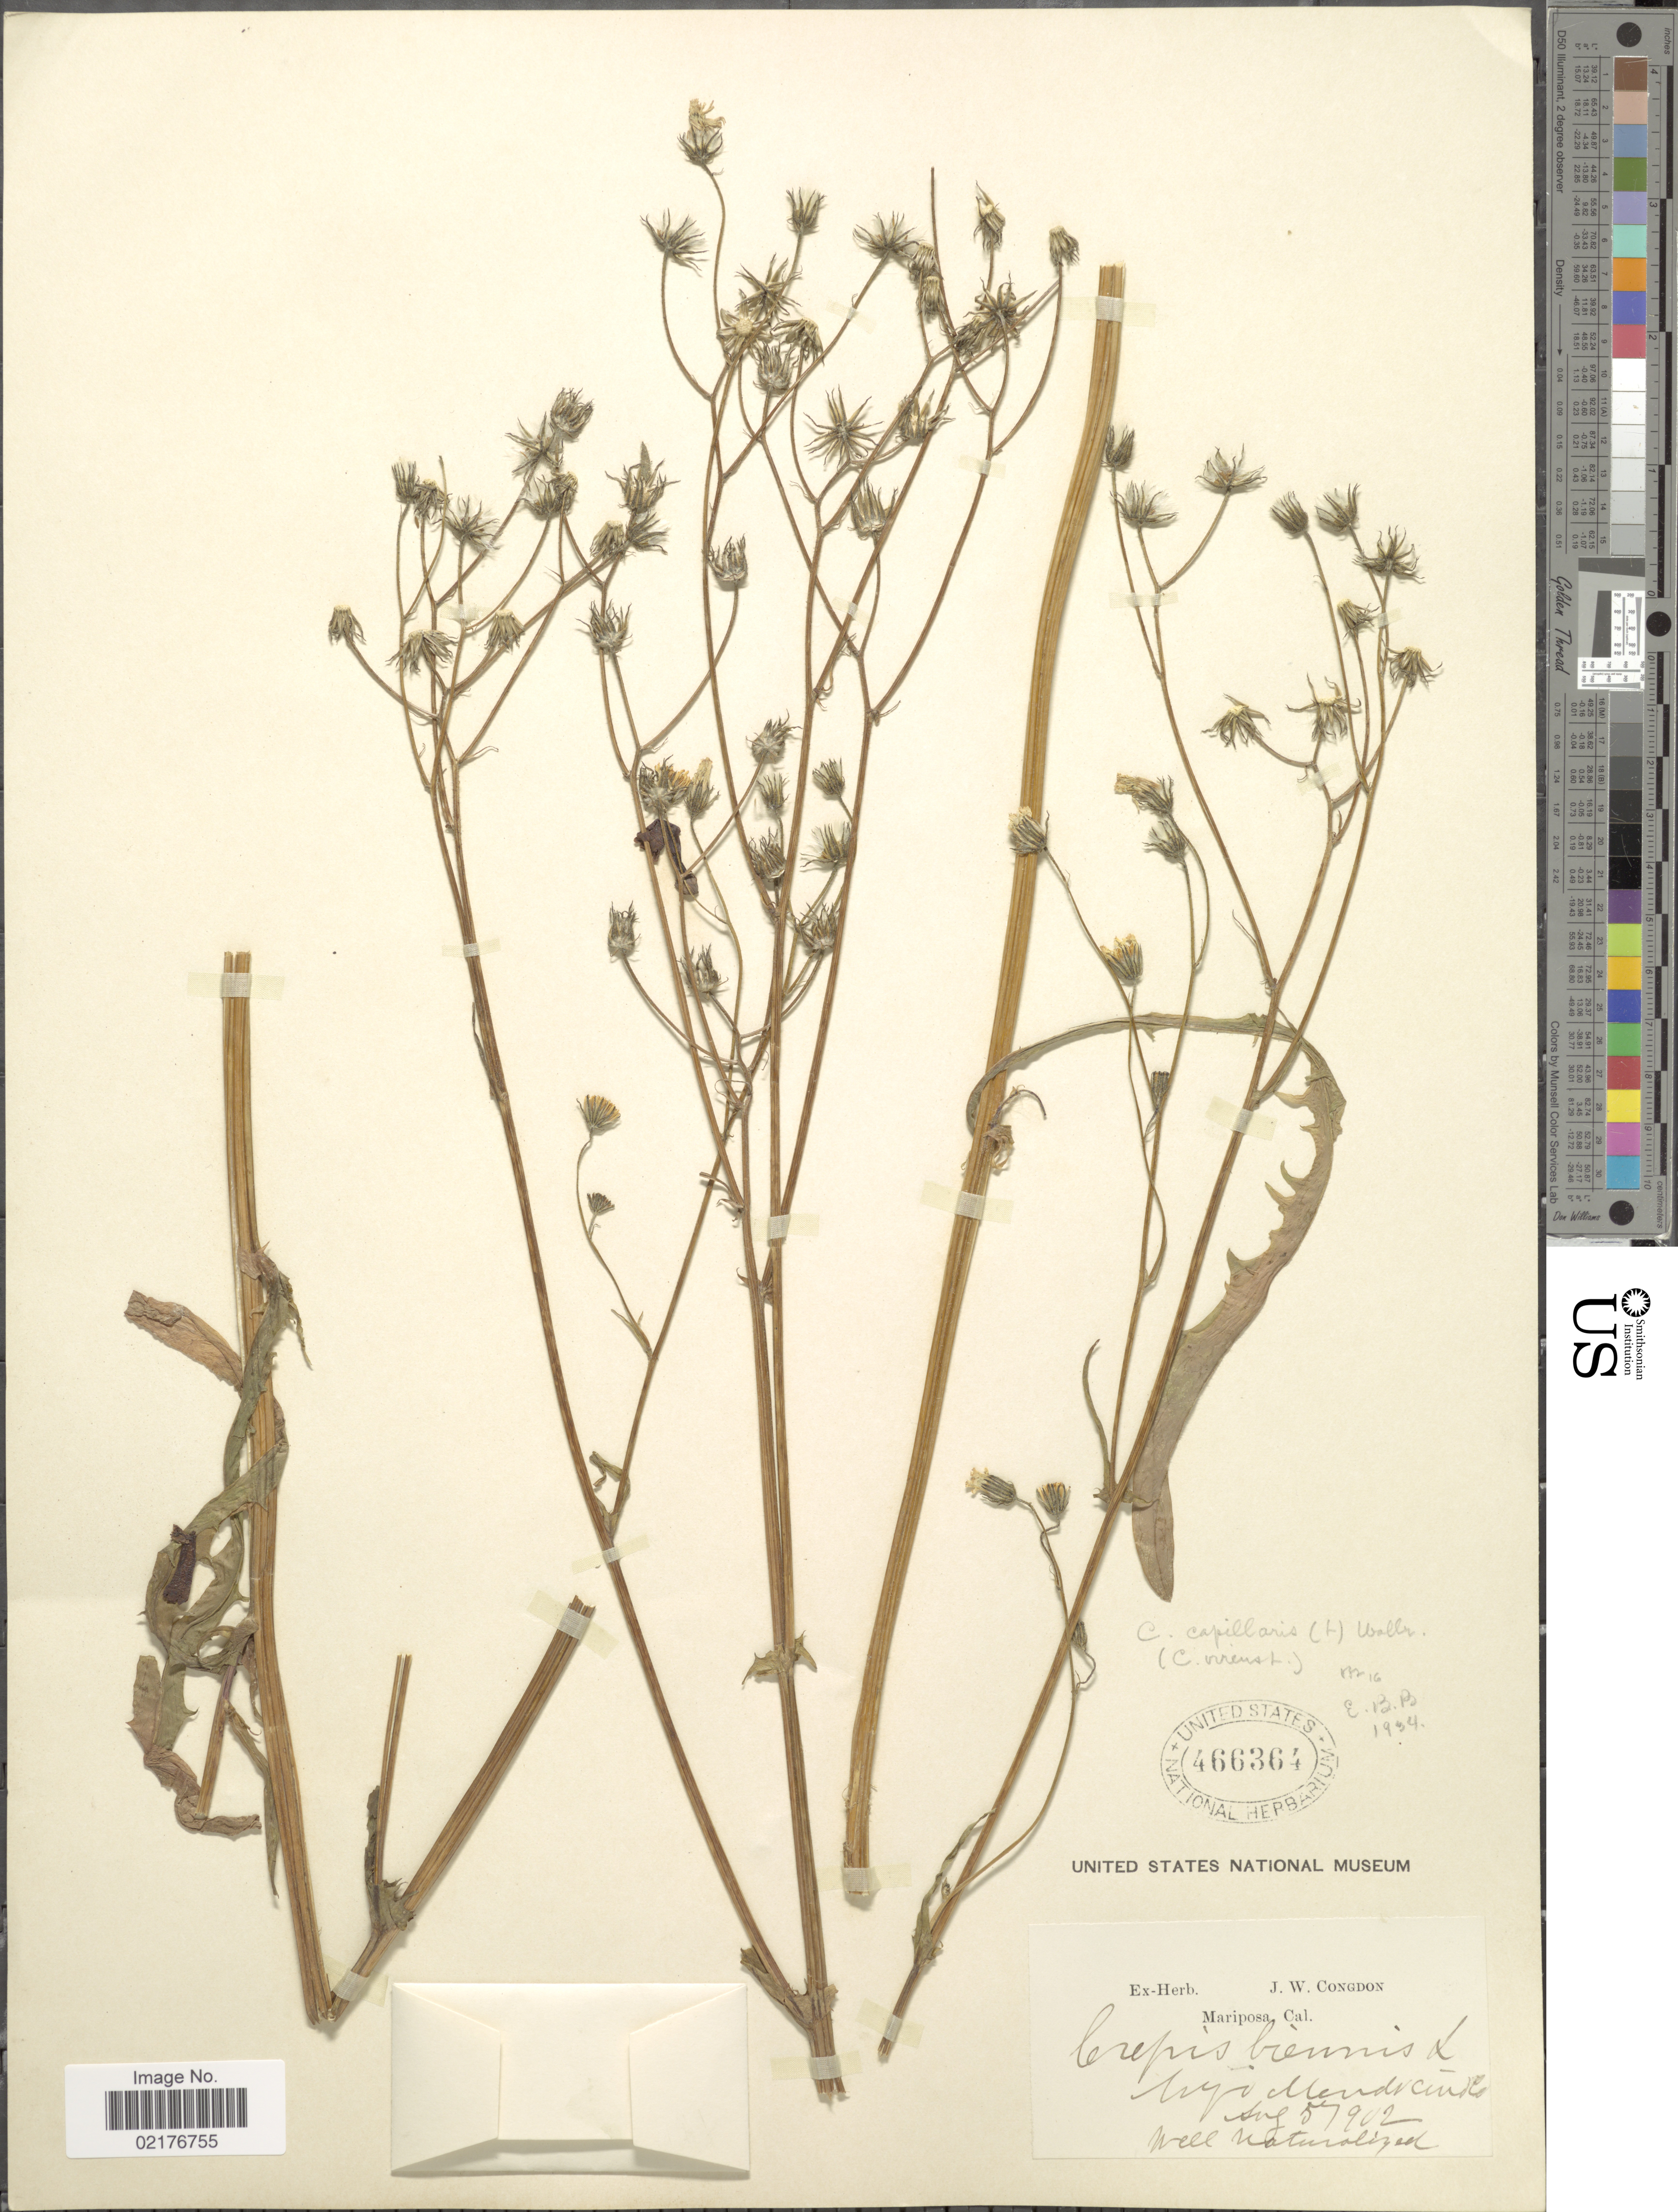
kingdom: Plantae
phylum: Tracheophyta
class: Magnoliopsida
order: Asterales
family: Asteraceae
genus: Crepis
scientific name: Crepis capillaris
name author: (L.) Wallr.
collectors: ex herb. J. W. Congdon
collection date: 1902-08-05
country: United States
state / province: California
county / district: Mendocino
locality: (Ft) Bragg, Mendocino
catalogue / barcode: US 466364